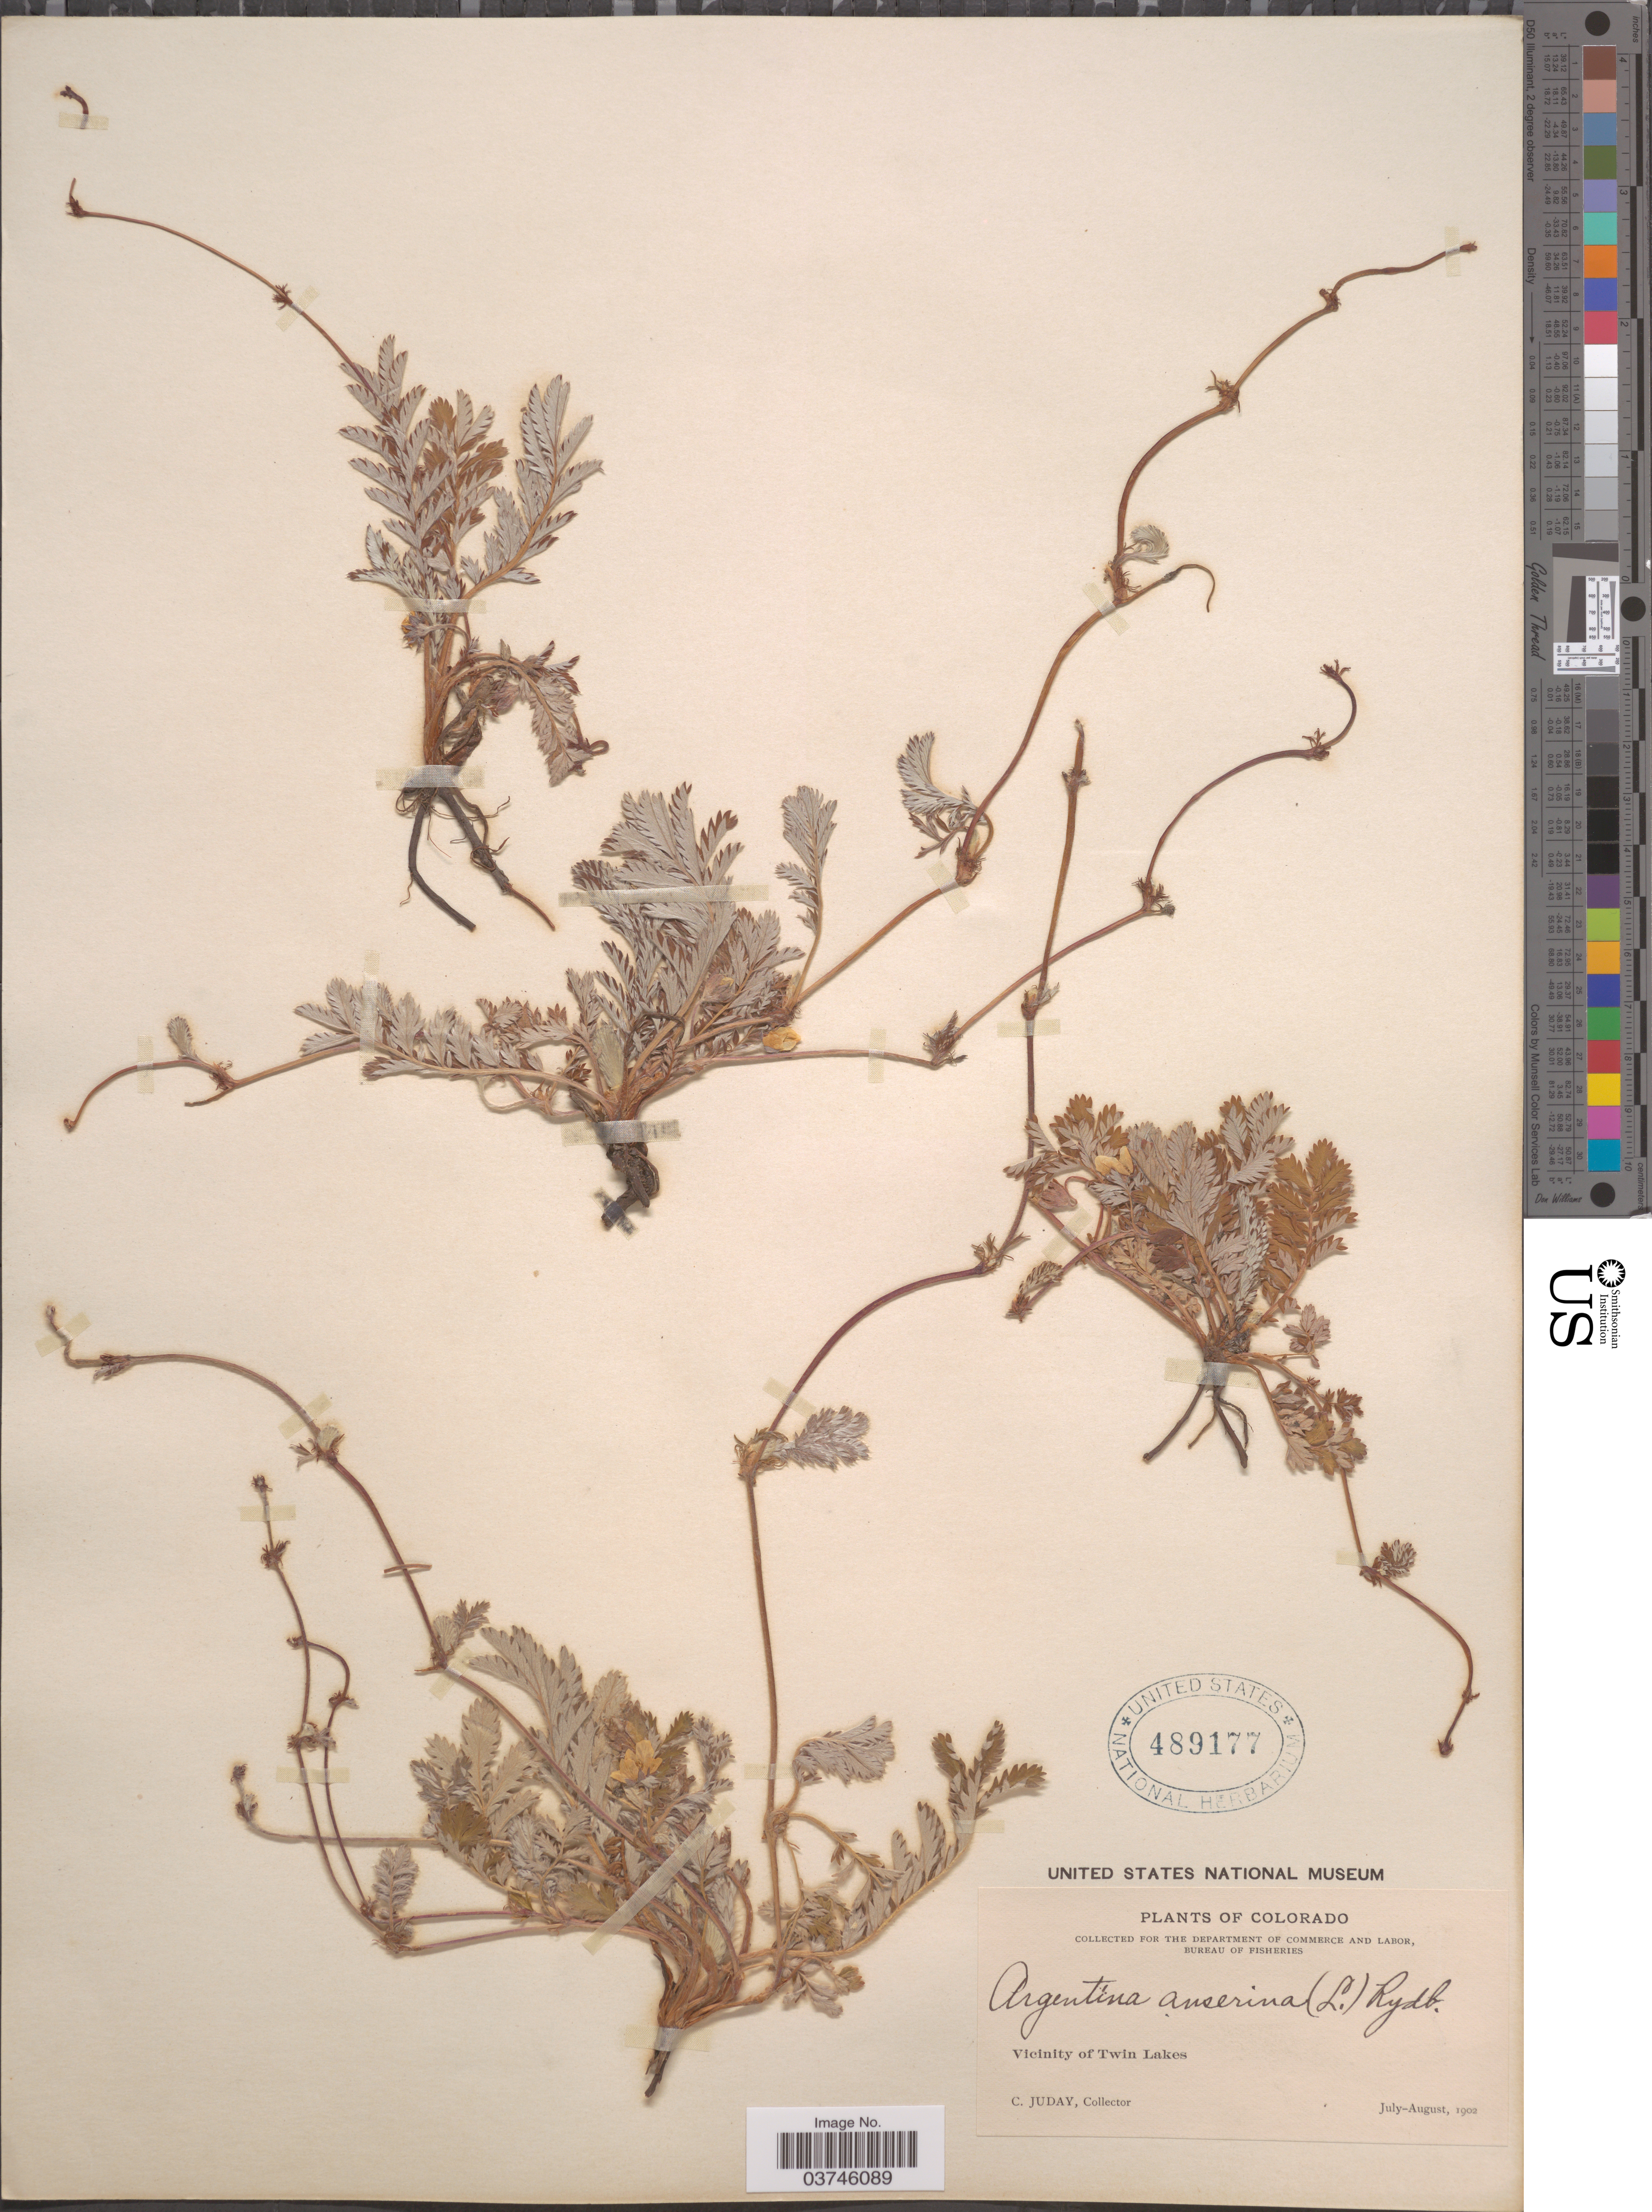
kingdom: Plantae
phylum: Tracheophyta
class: Magnoliopsida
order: Rosales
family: Rosaceae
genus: Argentina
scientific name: Argentina anserina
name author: (L.) Rydb.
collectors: C. Juday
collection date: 1902-07/1902-08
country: United States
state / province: Colorado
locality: Vicinity of Twin Lakes.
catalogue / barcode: US 489177